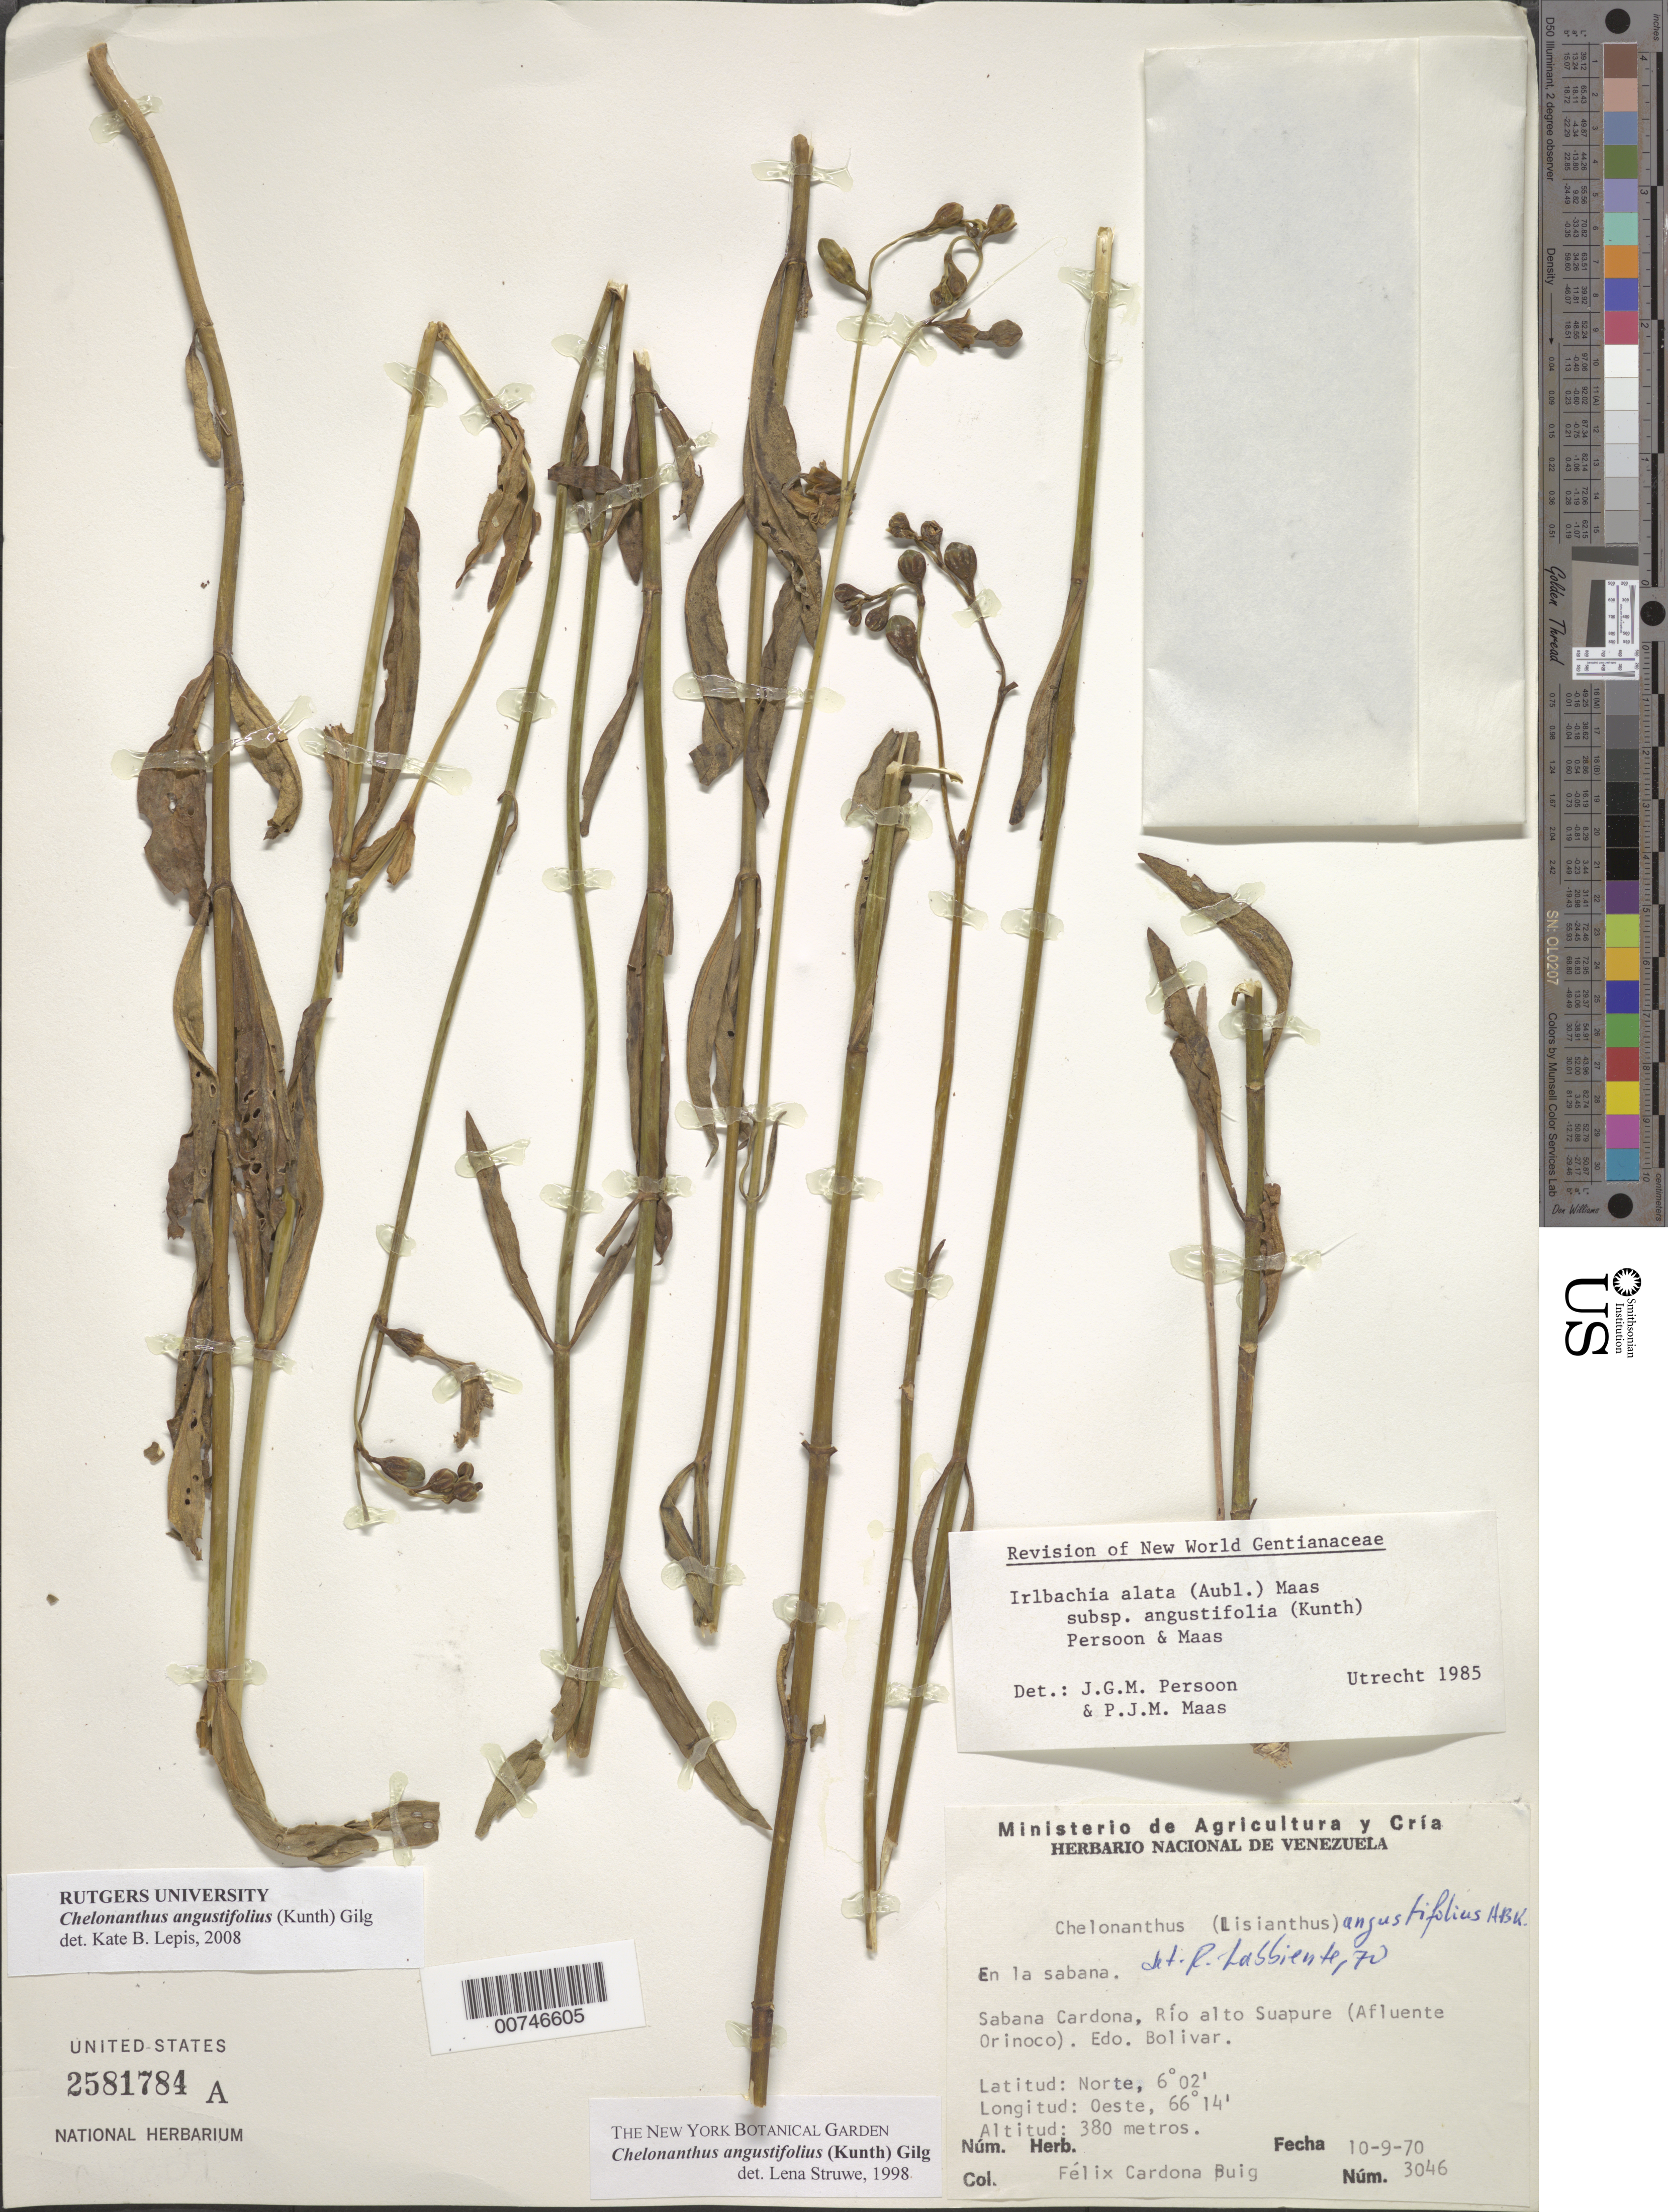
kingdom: Plantae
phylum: Tracheophyta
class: Magnoliopsida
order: Gentianales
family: Gentianaceae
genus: Chelonanthus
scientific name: Chelonanthus angustifolius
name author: (Kunth) Gilg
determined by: Struwe, L.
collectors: F. Cardona Puig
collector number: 3047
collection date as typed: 9-Oct-70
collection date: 1970-10-09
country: Venezuela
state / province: Bolívar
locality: Sabana Cardona, río alto Suapure (affluent Orinoco)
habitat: Savanna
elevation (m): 380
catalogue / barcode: US 2581784A